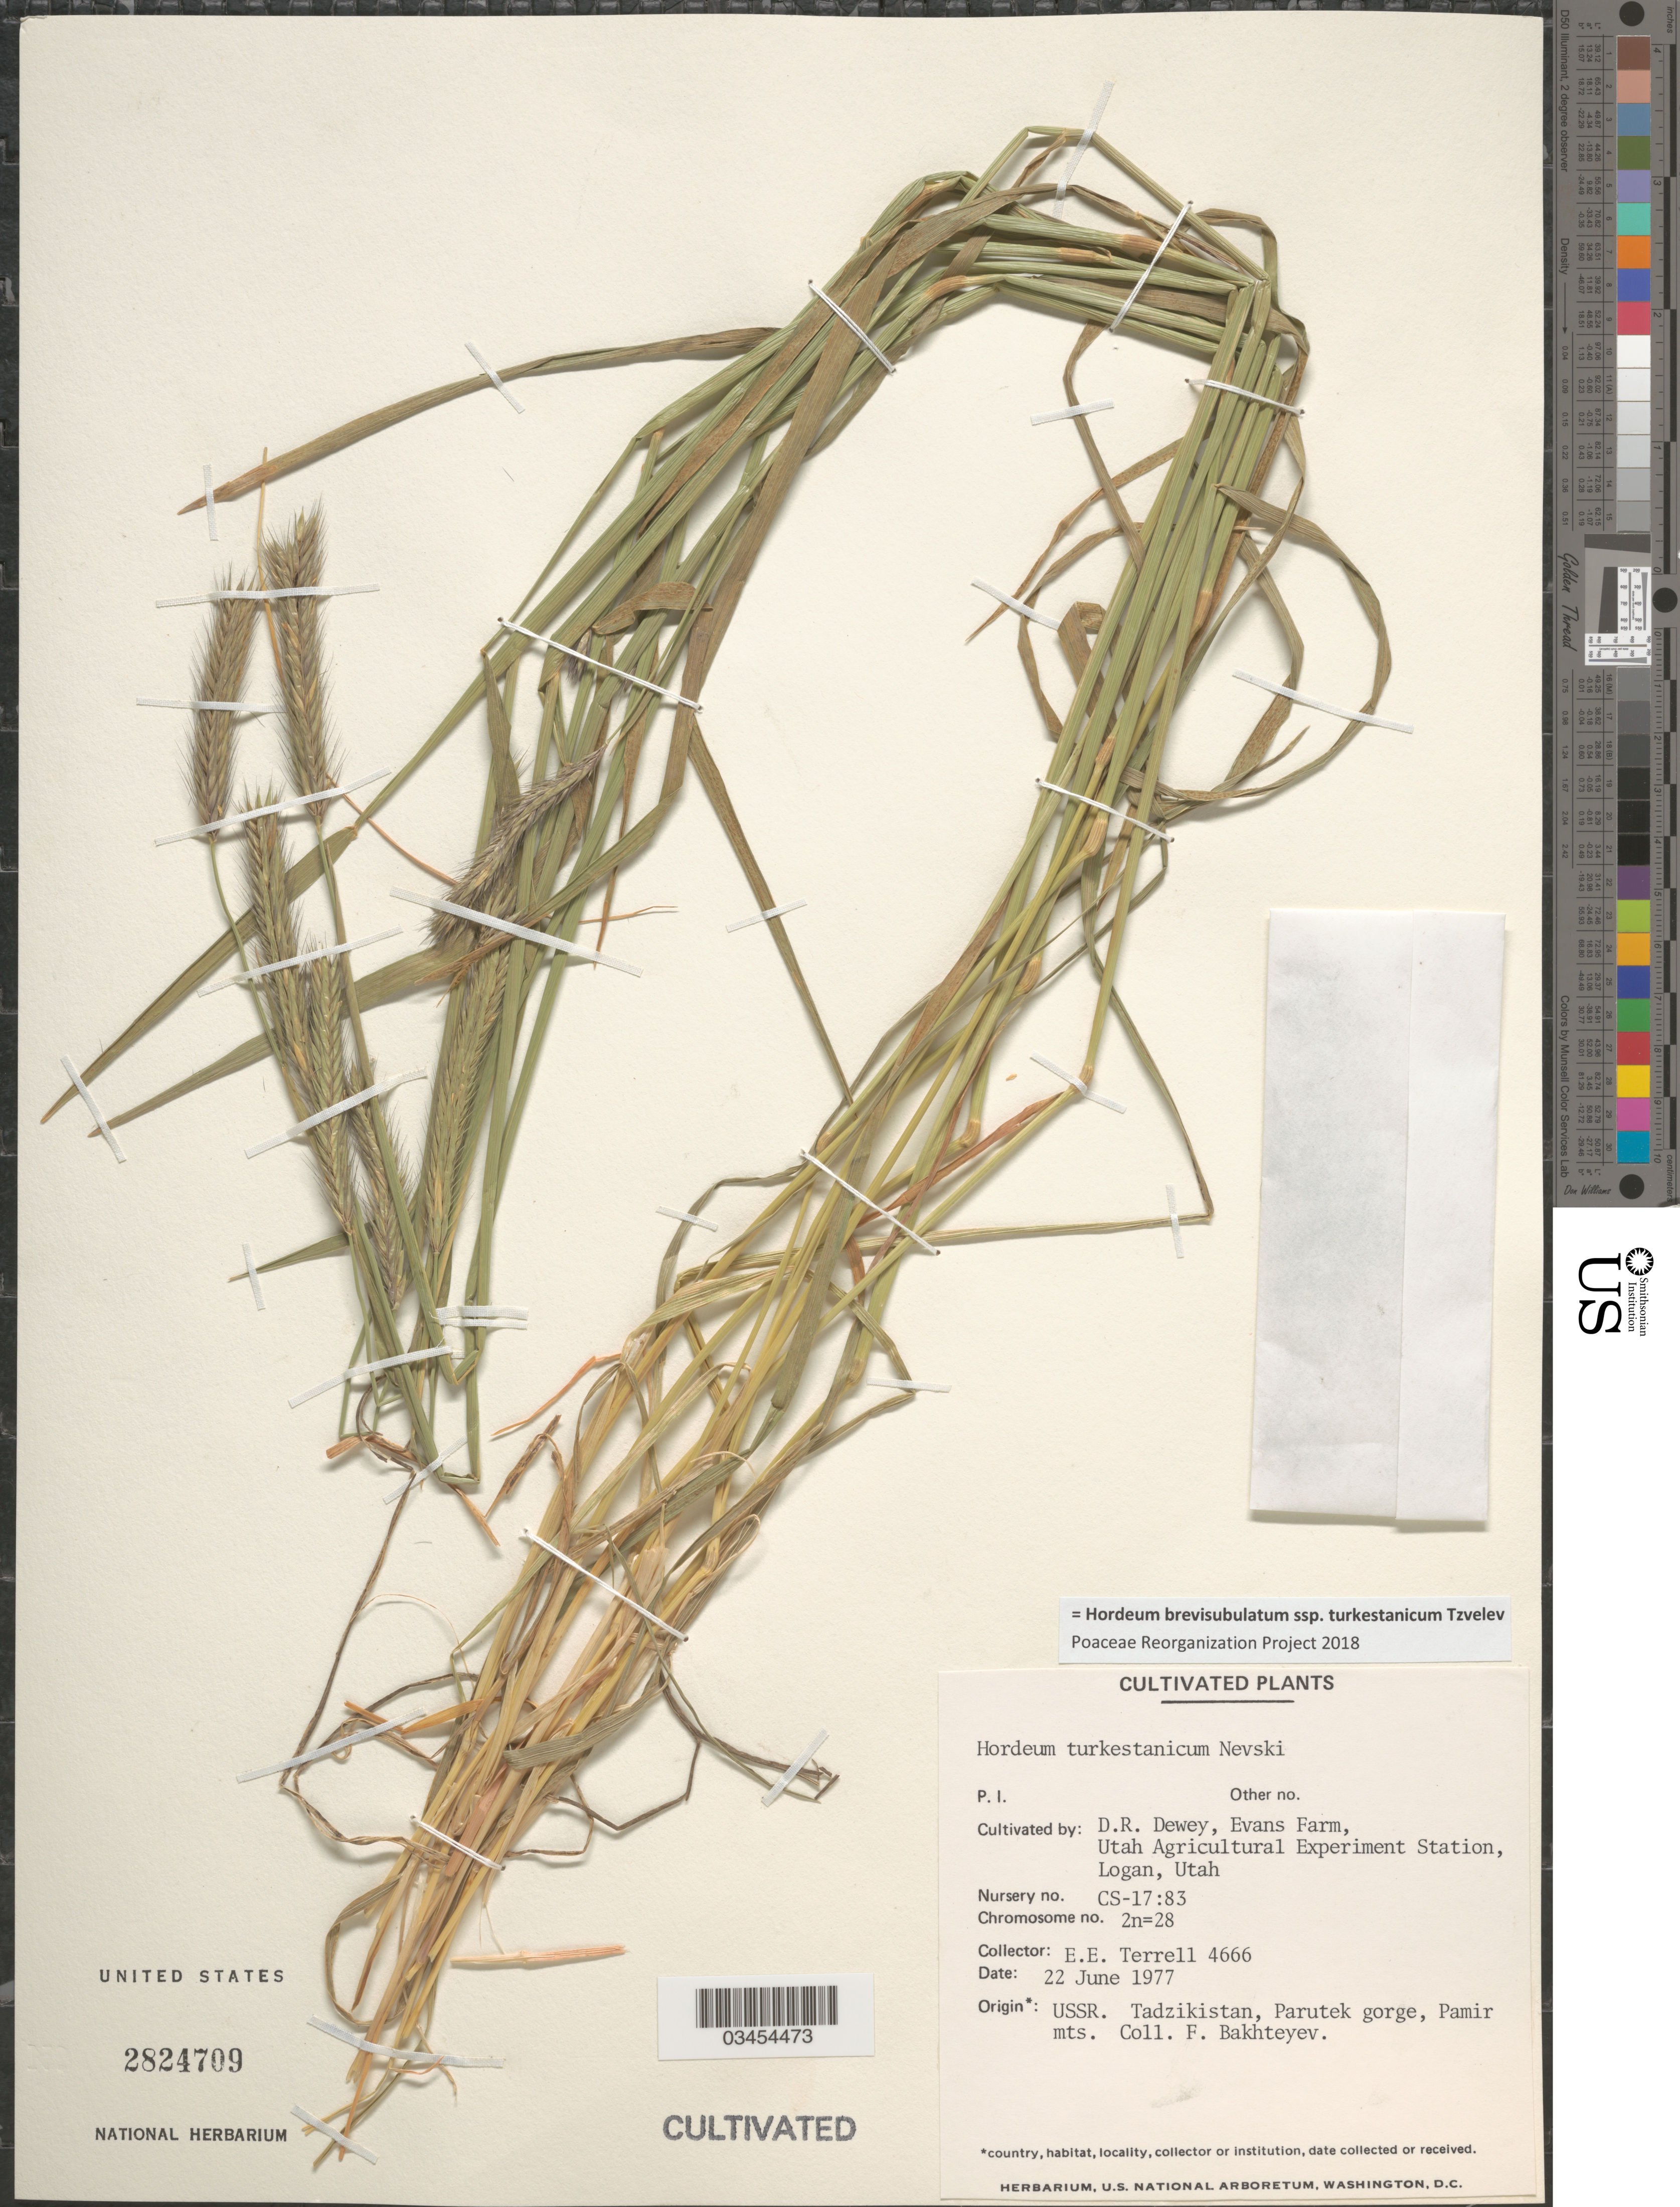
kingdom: Plantae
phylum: Tracheophyta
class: Liliopsida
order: Poales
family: Poaceae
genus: Hordeum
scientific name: Hordeum brevisubulatum subsp. turkestanicum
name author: Tzvelev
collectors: D. Dewey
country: United States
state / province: Utah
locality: Evans Farm, Utah Agricultural Experiment Station, Logan. Nursery no. CS-17:83.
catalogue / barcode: US 2824709